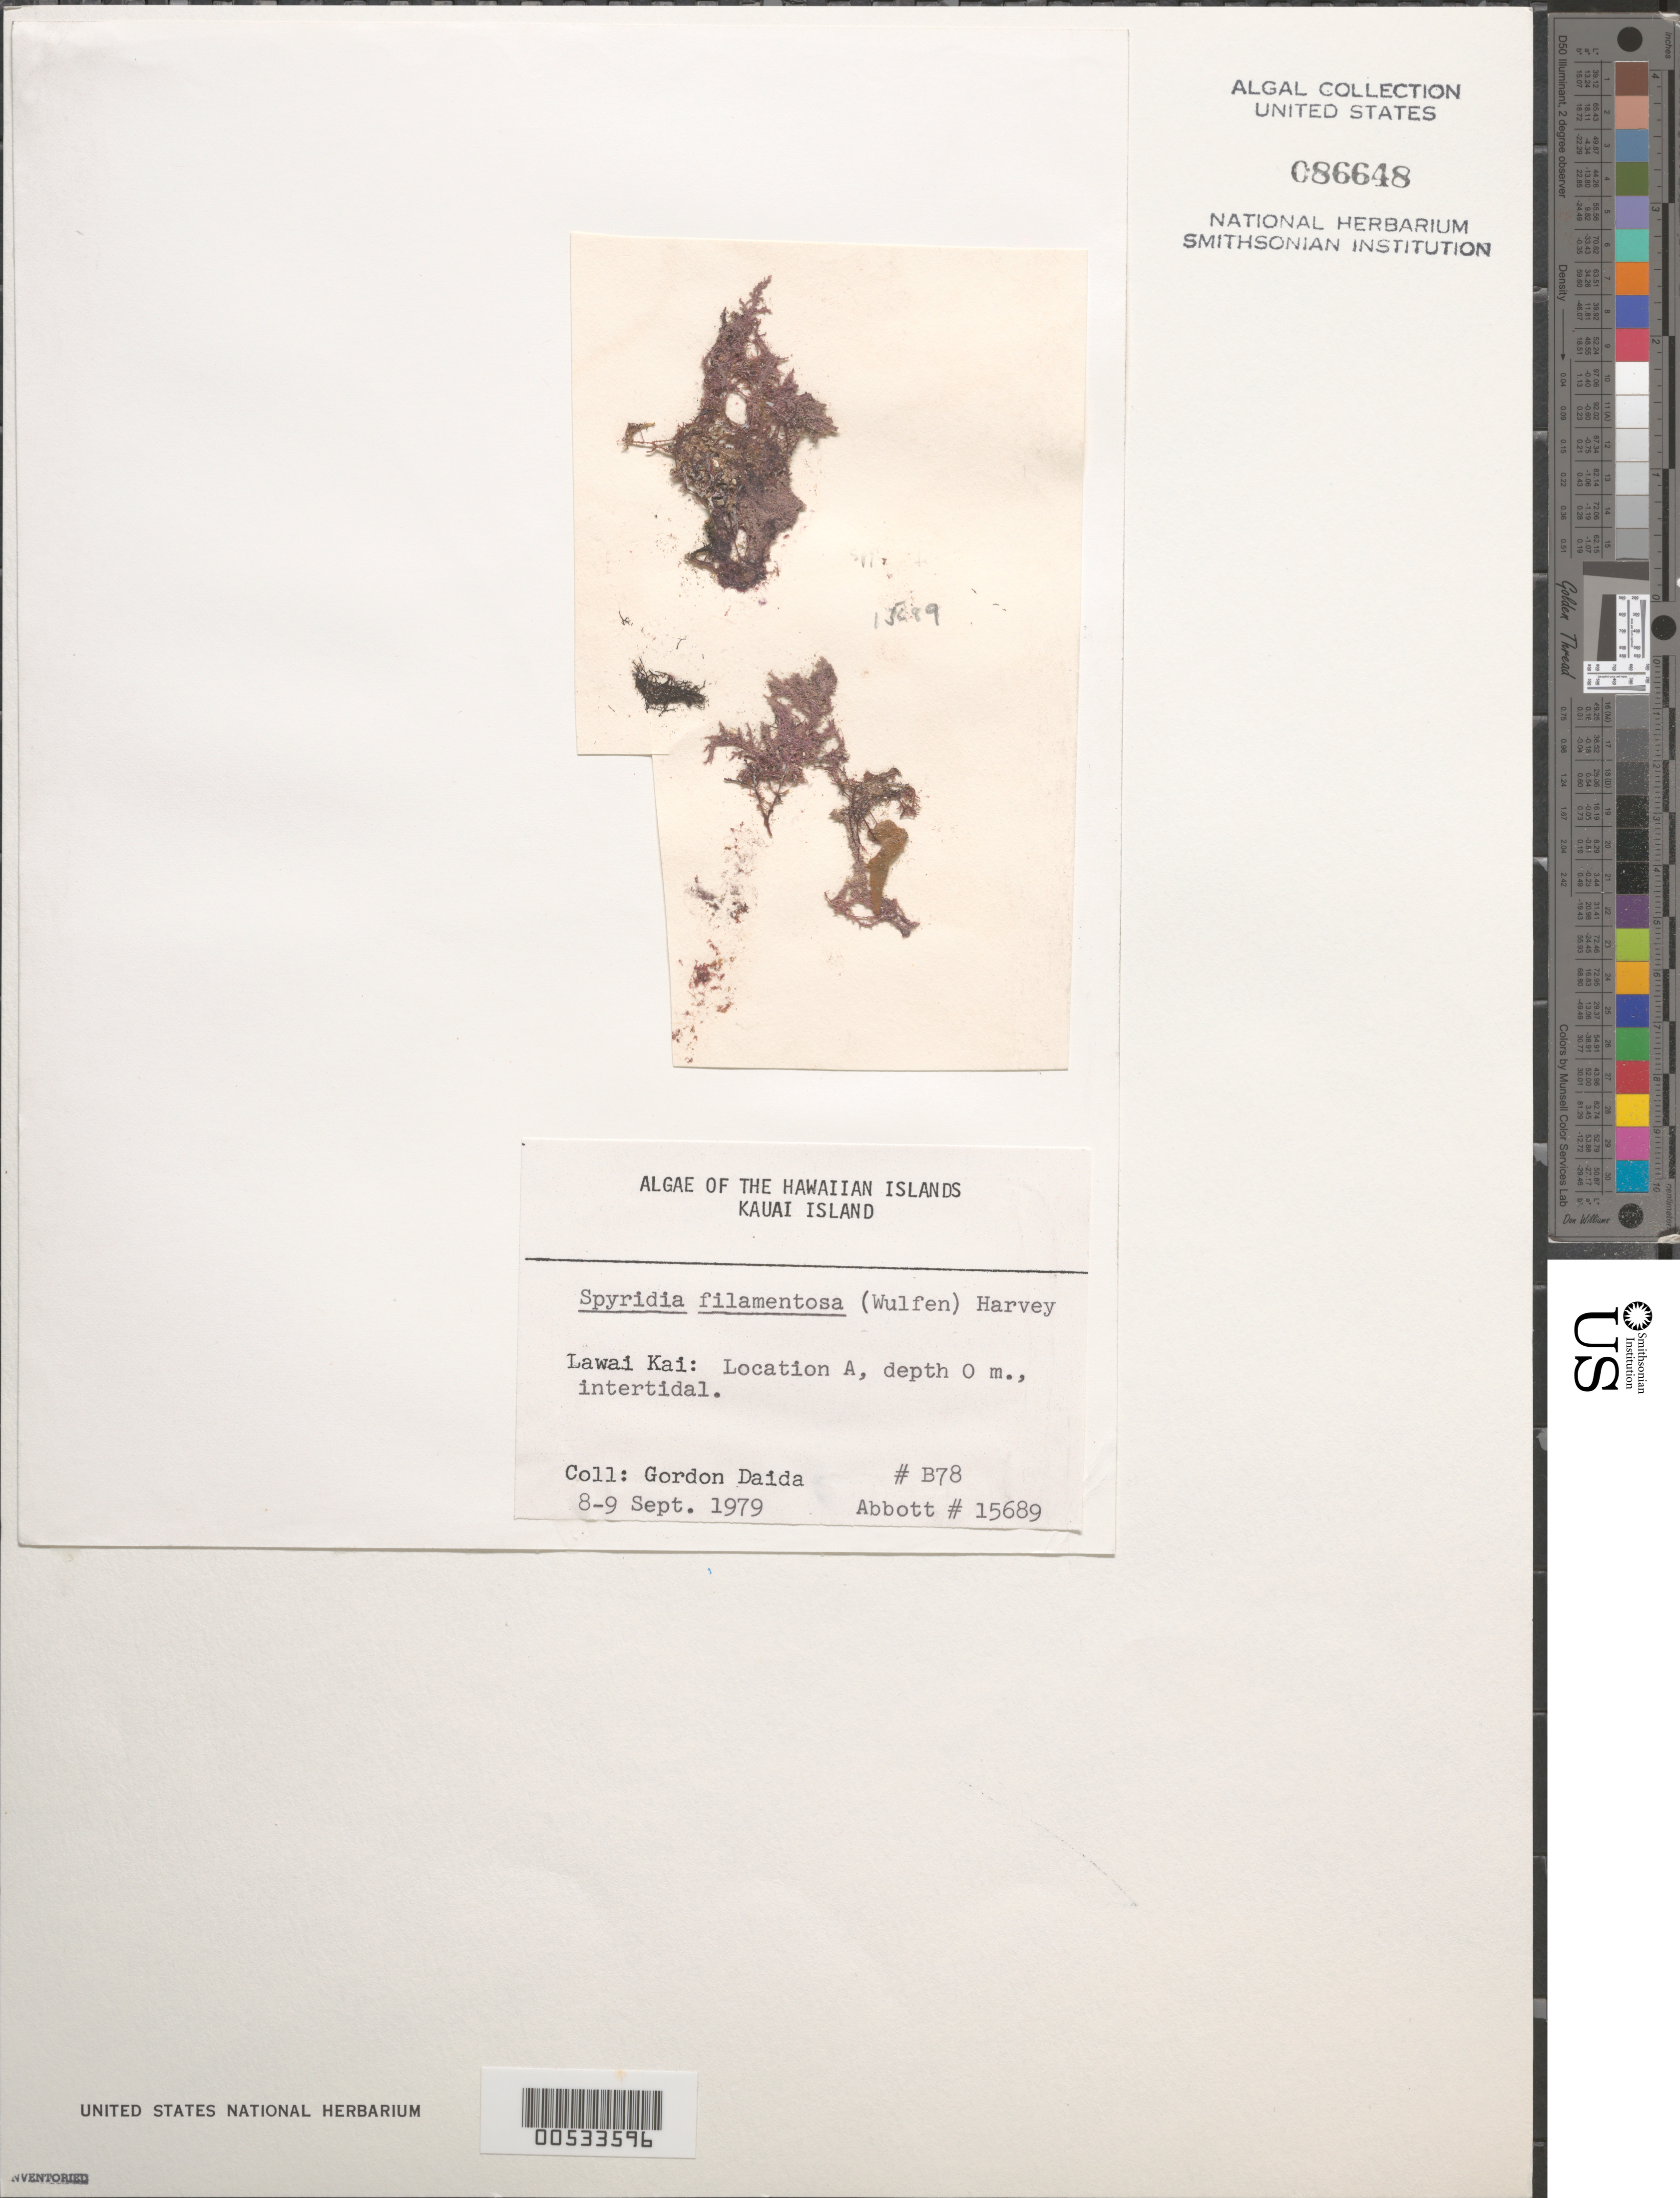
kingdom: Plantae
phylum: Rhodophyta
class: Florideophyceae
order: Ceramiales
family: Spyridiaceae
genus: Spyridia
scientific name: Spyridia filamentosa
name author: (Wulfen) Harv.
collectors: G. Daida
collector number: B78 & IAA 15689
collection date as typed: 08 Sep 1979 to 09 Sep 1979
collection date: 1979-09-08/1979-09-09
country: United States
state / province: Hawaii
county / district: Kaui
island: Kaua'i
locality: Lawai Kai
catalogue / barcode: US 86648